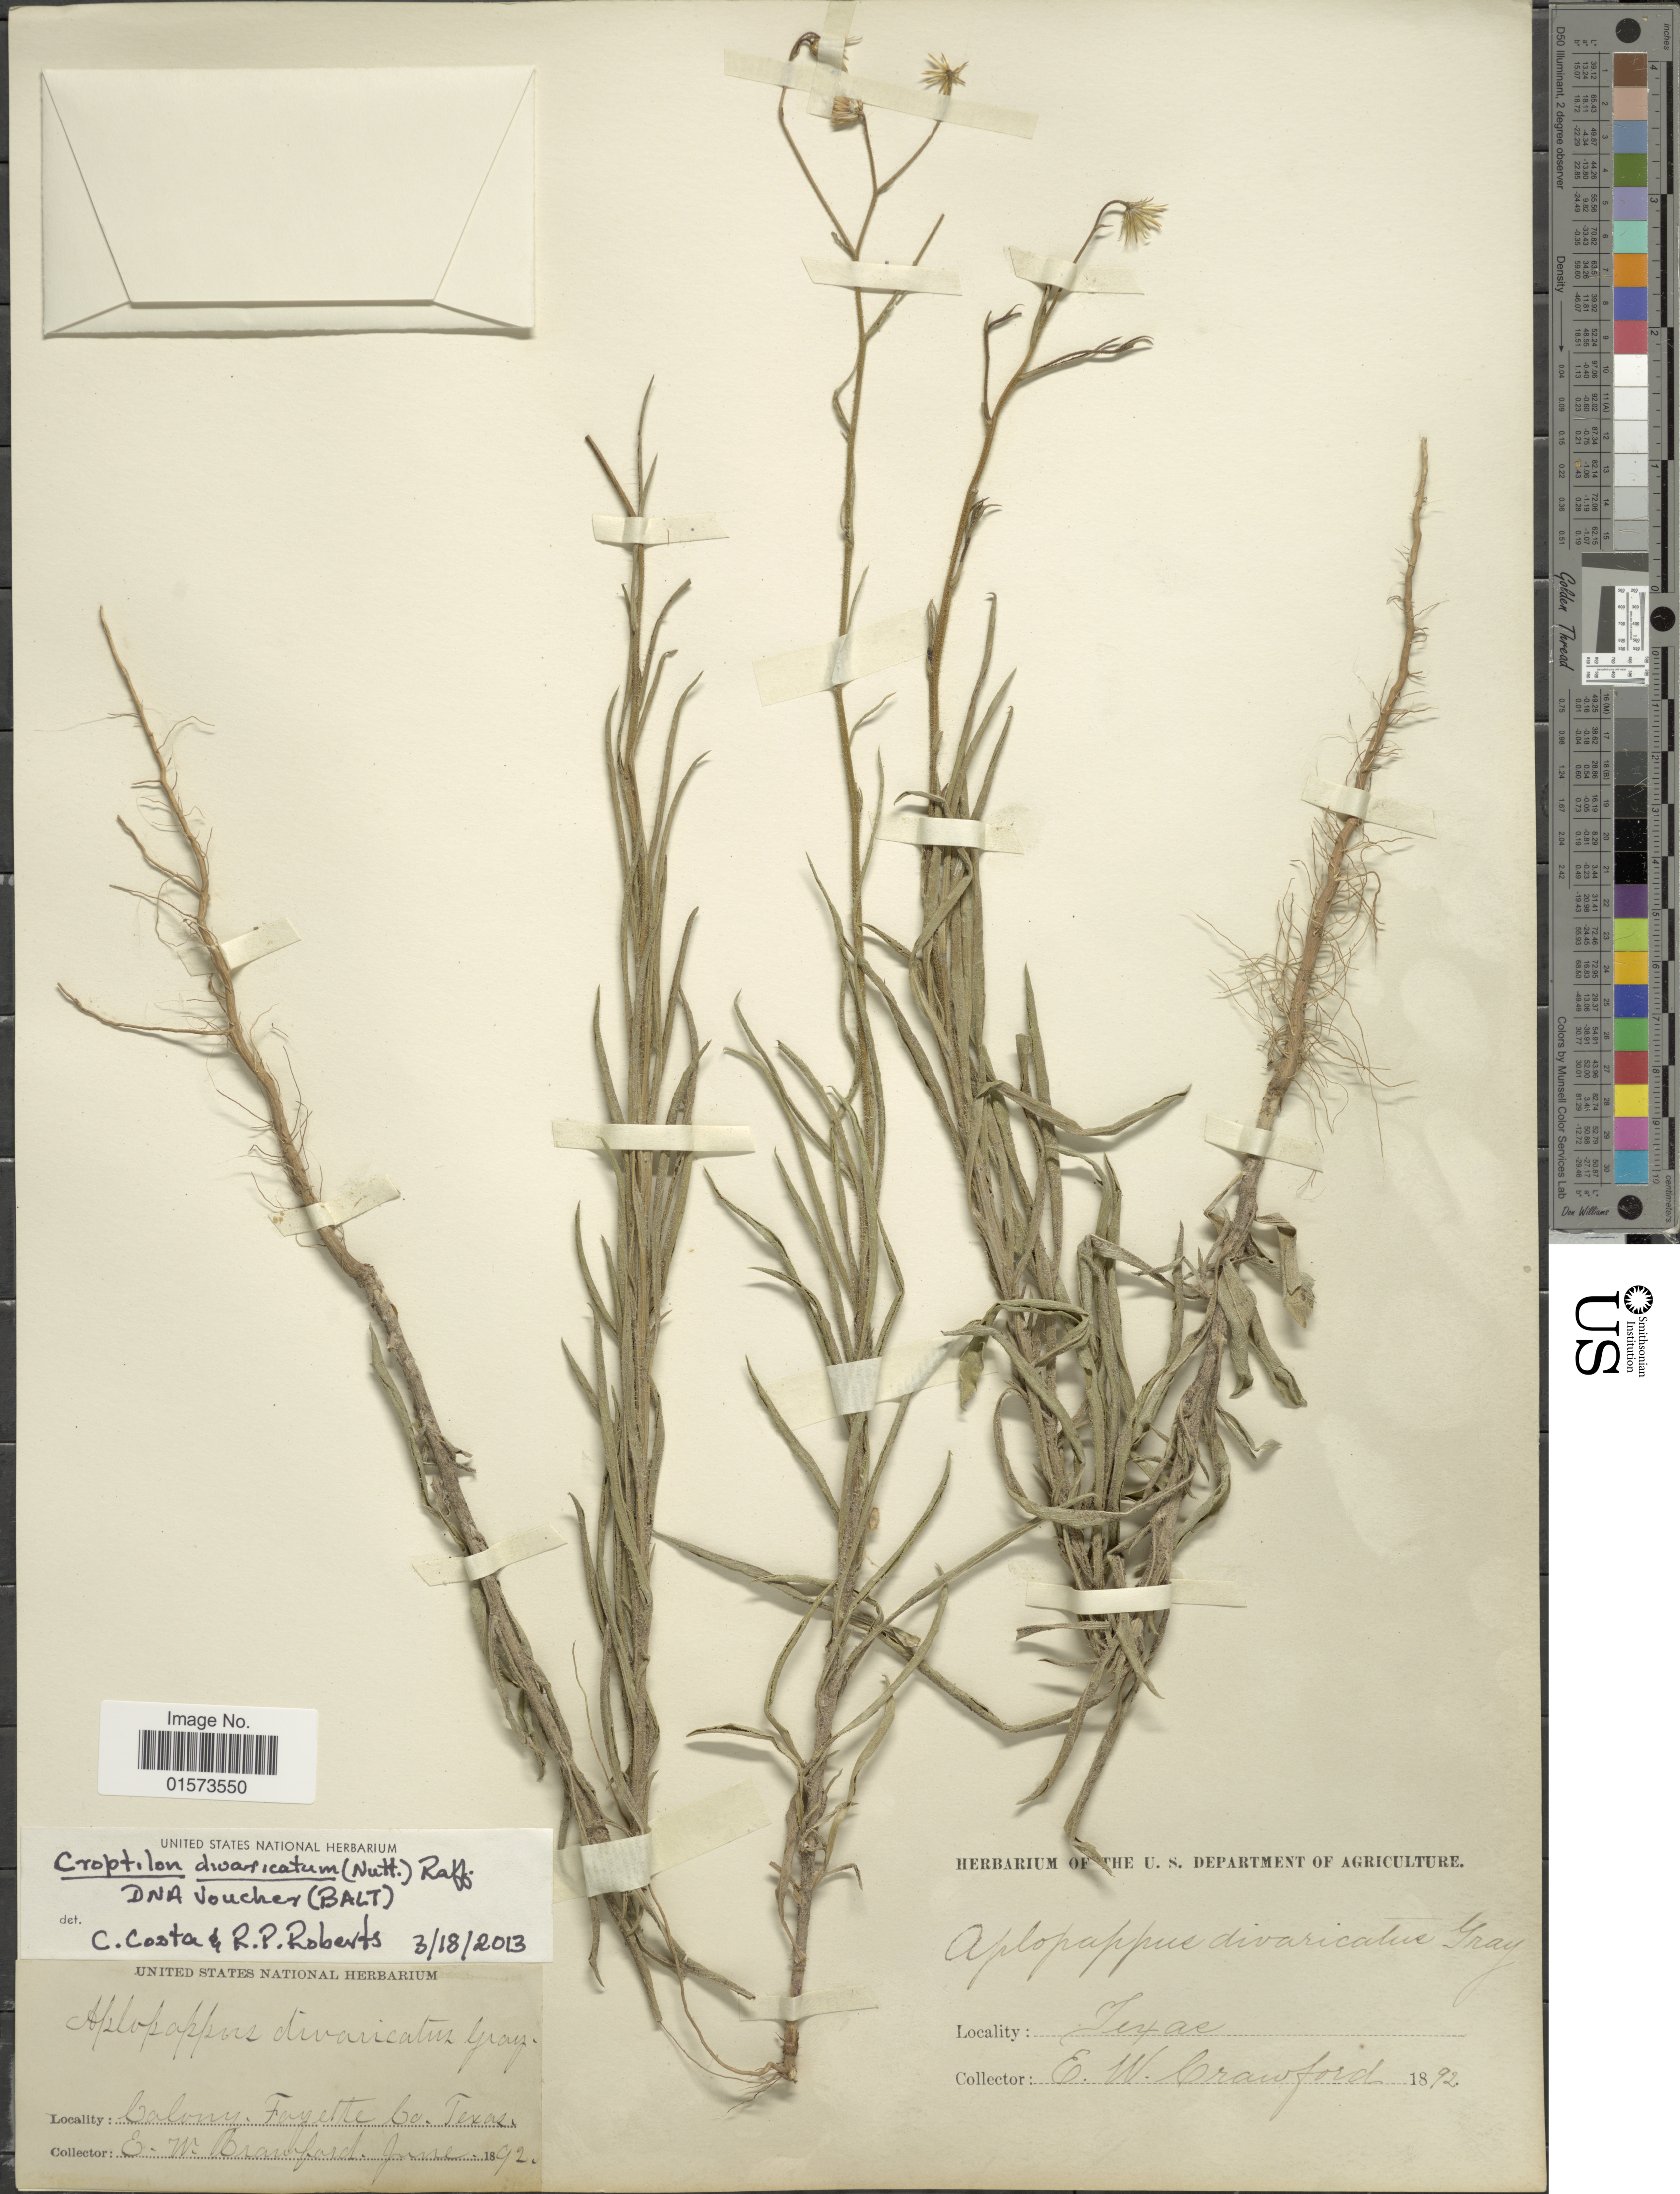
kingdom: Plantae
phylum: Tracheophyta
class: Magnoliopsida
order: Asterales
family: Asteraceae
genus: Croptilon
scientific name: Croptilon divaricatum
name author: (Nutt.) Raf.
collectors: E. Crawford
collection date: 1892-06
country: United States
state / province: Texas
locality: Colony, Fayette Co.